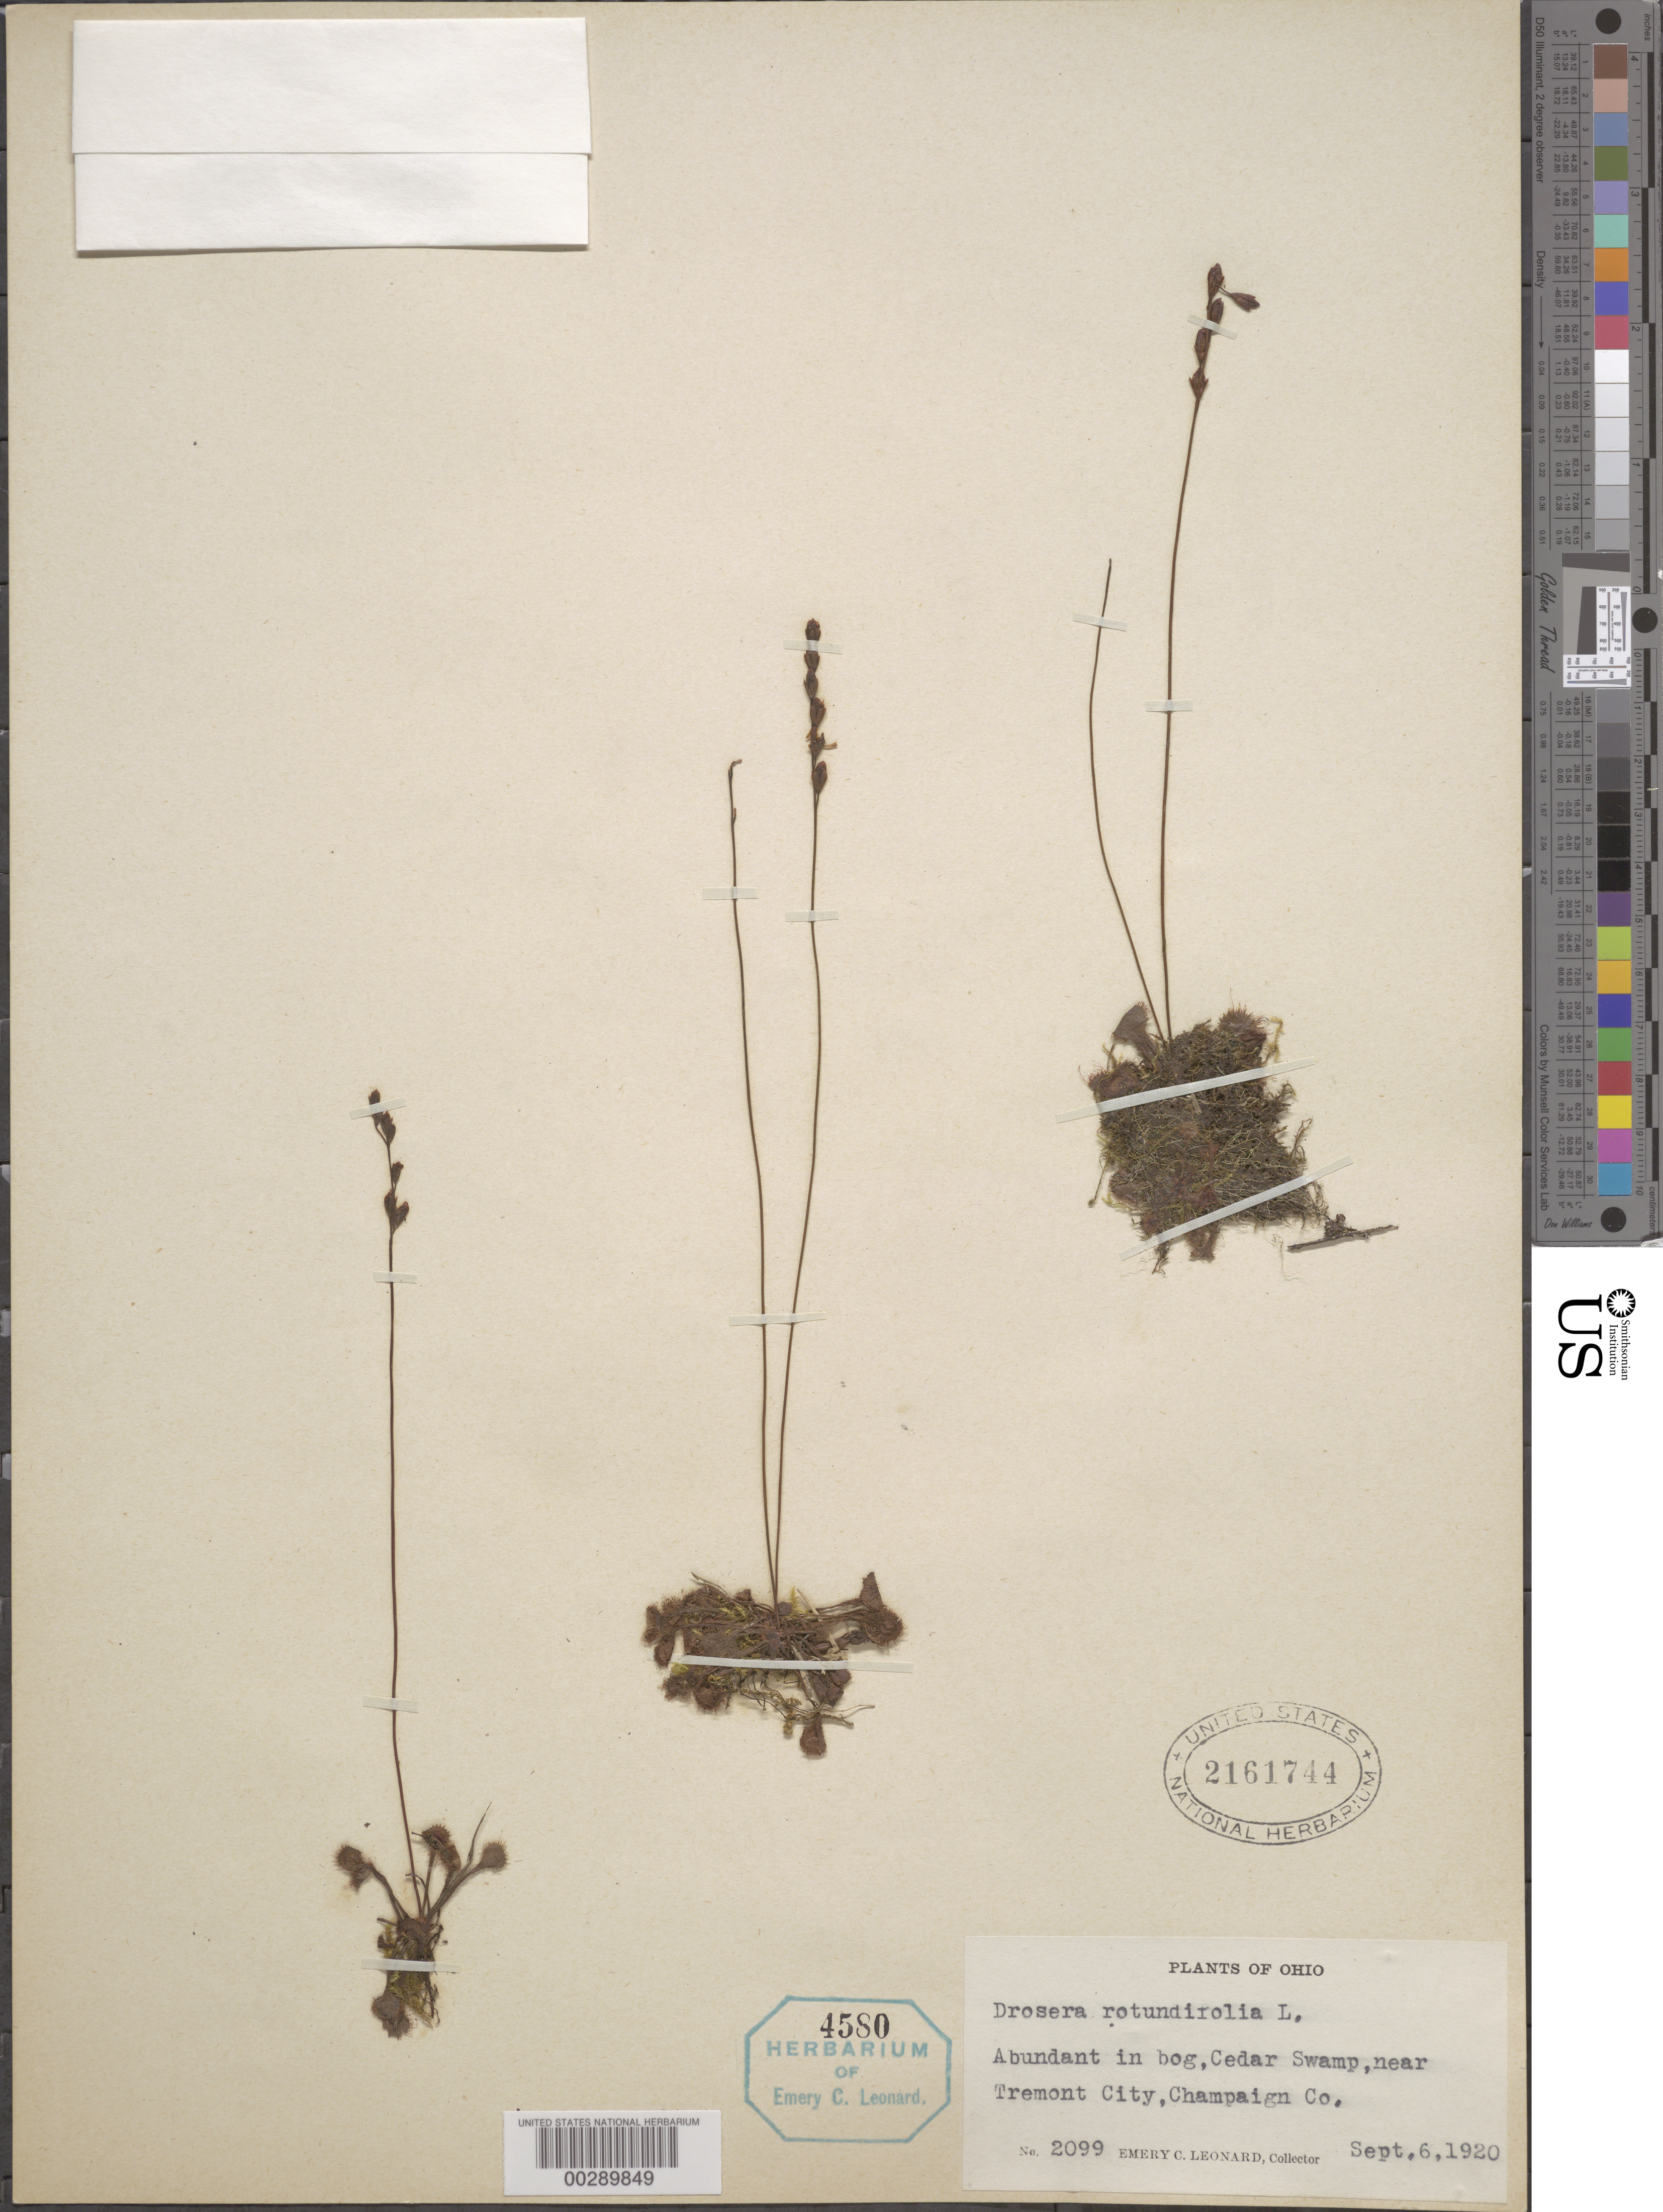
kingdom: Plantae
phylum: Tracheophyta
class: Magnoliopsida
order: Caryophyllales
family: Droseraceae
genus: Drosera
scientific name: Drosera rotundifolia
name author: L.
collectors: E. C. Leonard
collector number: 2099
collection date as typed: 06 Sep 1920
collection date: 1920-09-06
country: United States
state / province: Ohio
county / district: Champaign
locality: Cedar swamp, near Tremont City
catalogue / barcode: US 2161744